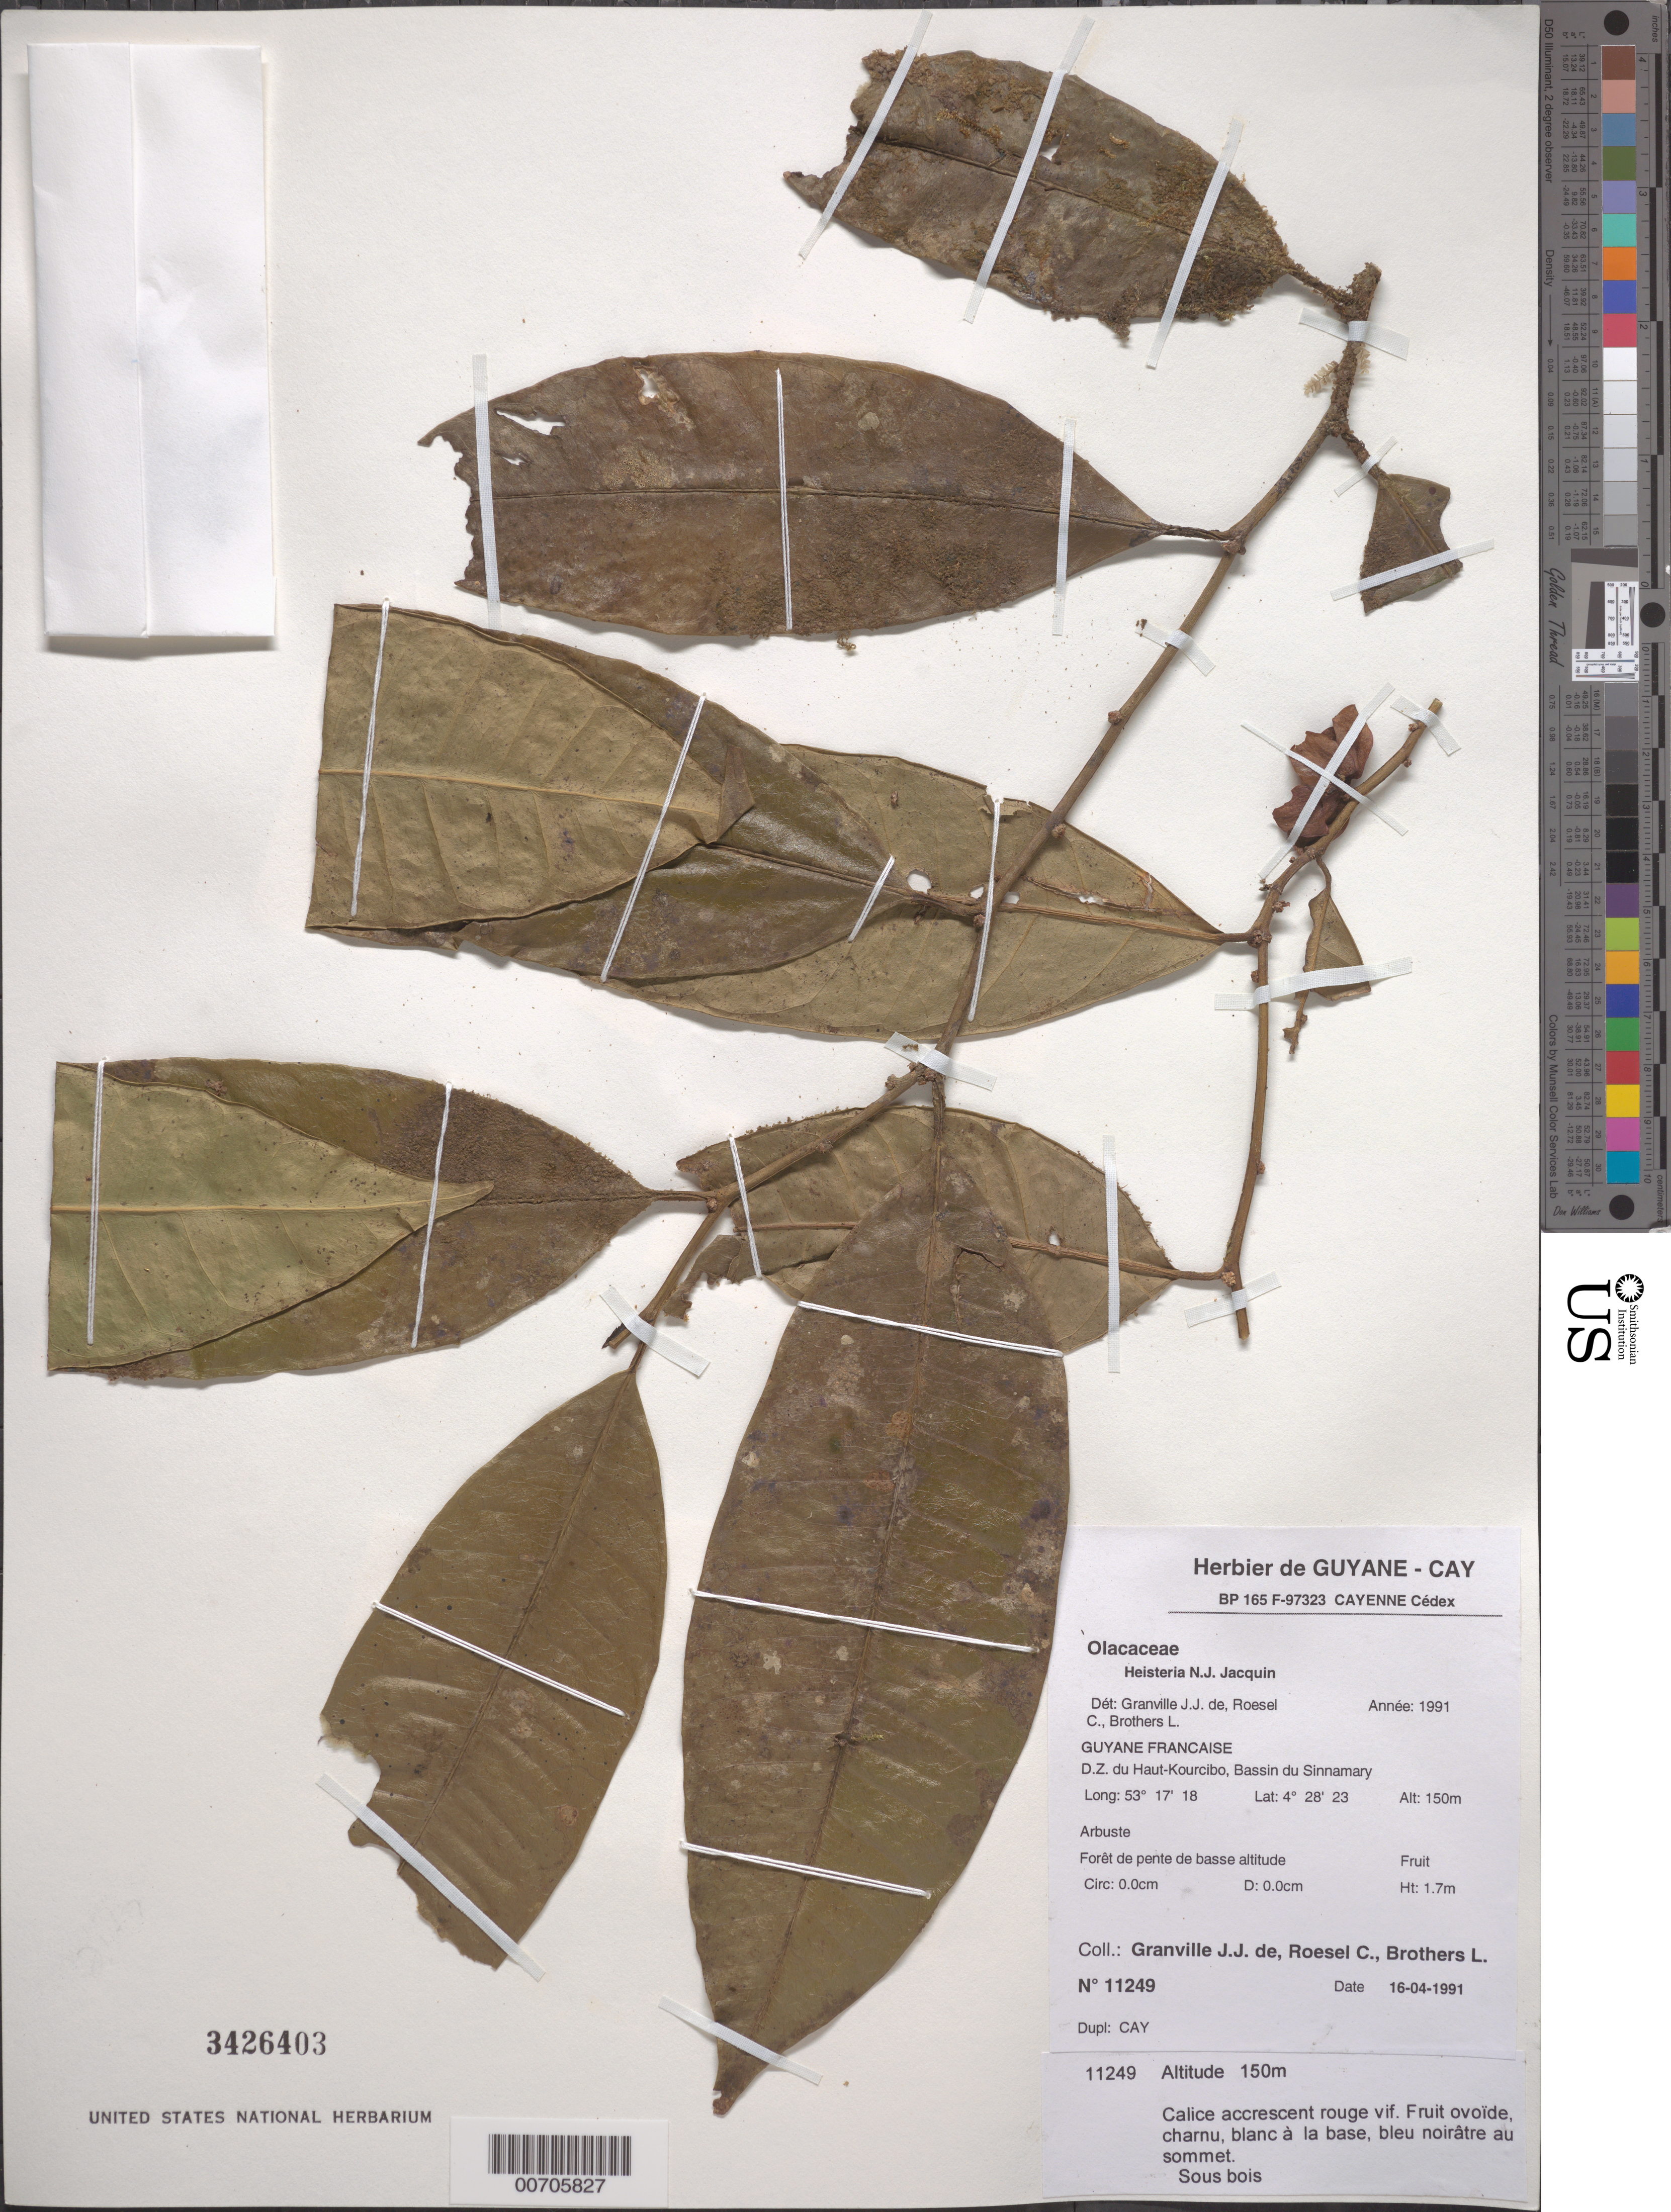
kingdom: Plantae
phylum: Tracheophyta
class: Magnoliopsida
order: Santalales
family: Erythropalaceae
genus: Heisteria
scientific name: Heisteria sp.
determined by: Granville, J. J.; Roesel, C. S.; Brothers, Leslie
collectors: J.-J. de Granville, C. S. Roesel & L. Brothers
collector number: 11249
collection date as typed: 16-Apr-91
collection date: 1991-04-16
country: French Guiana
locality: D.Z. du Haut-Kourcibo, Bassin du Sinnamary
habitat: Forêt de pente de basse altitude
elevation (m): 150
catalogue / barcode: US 3426403